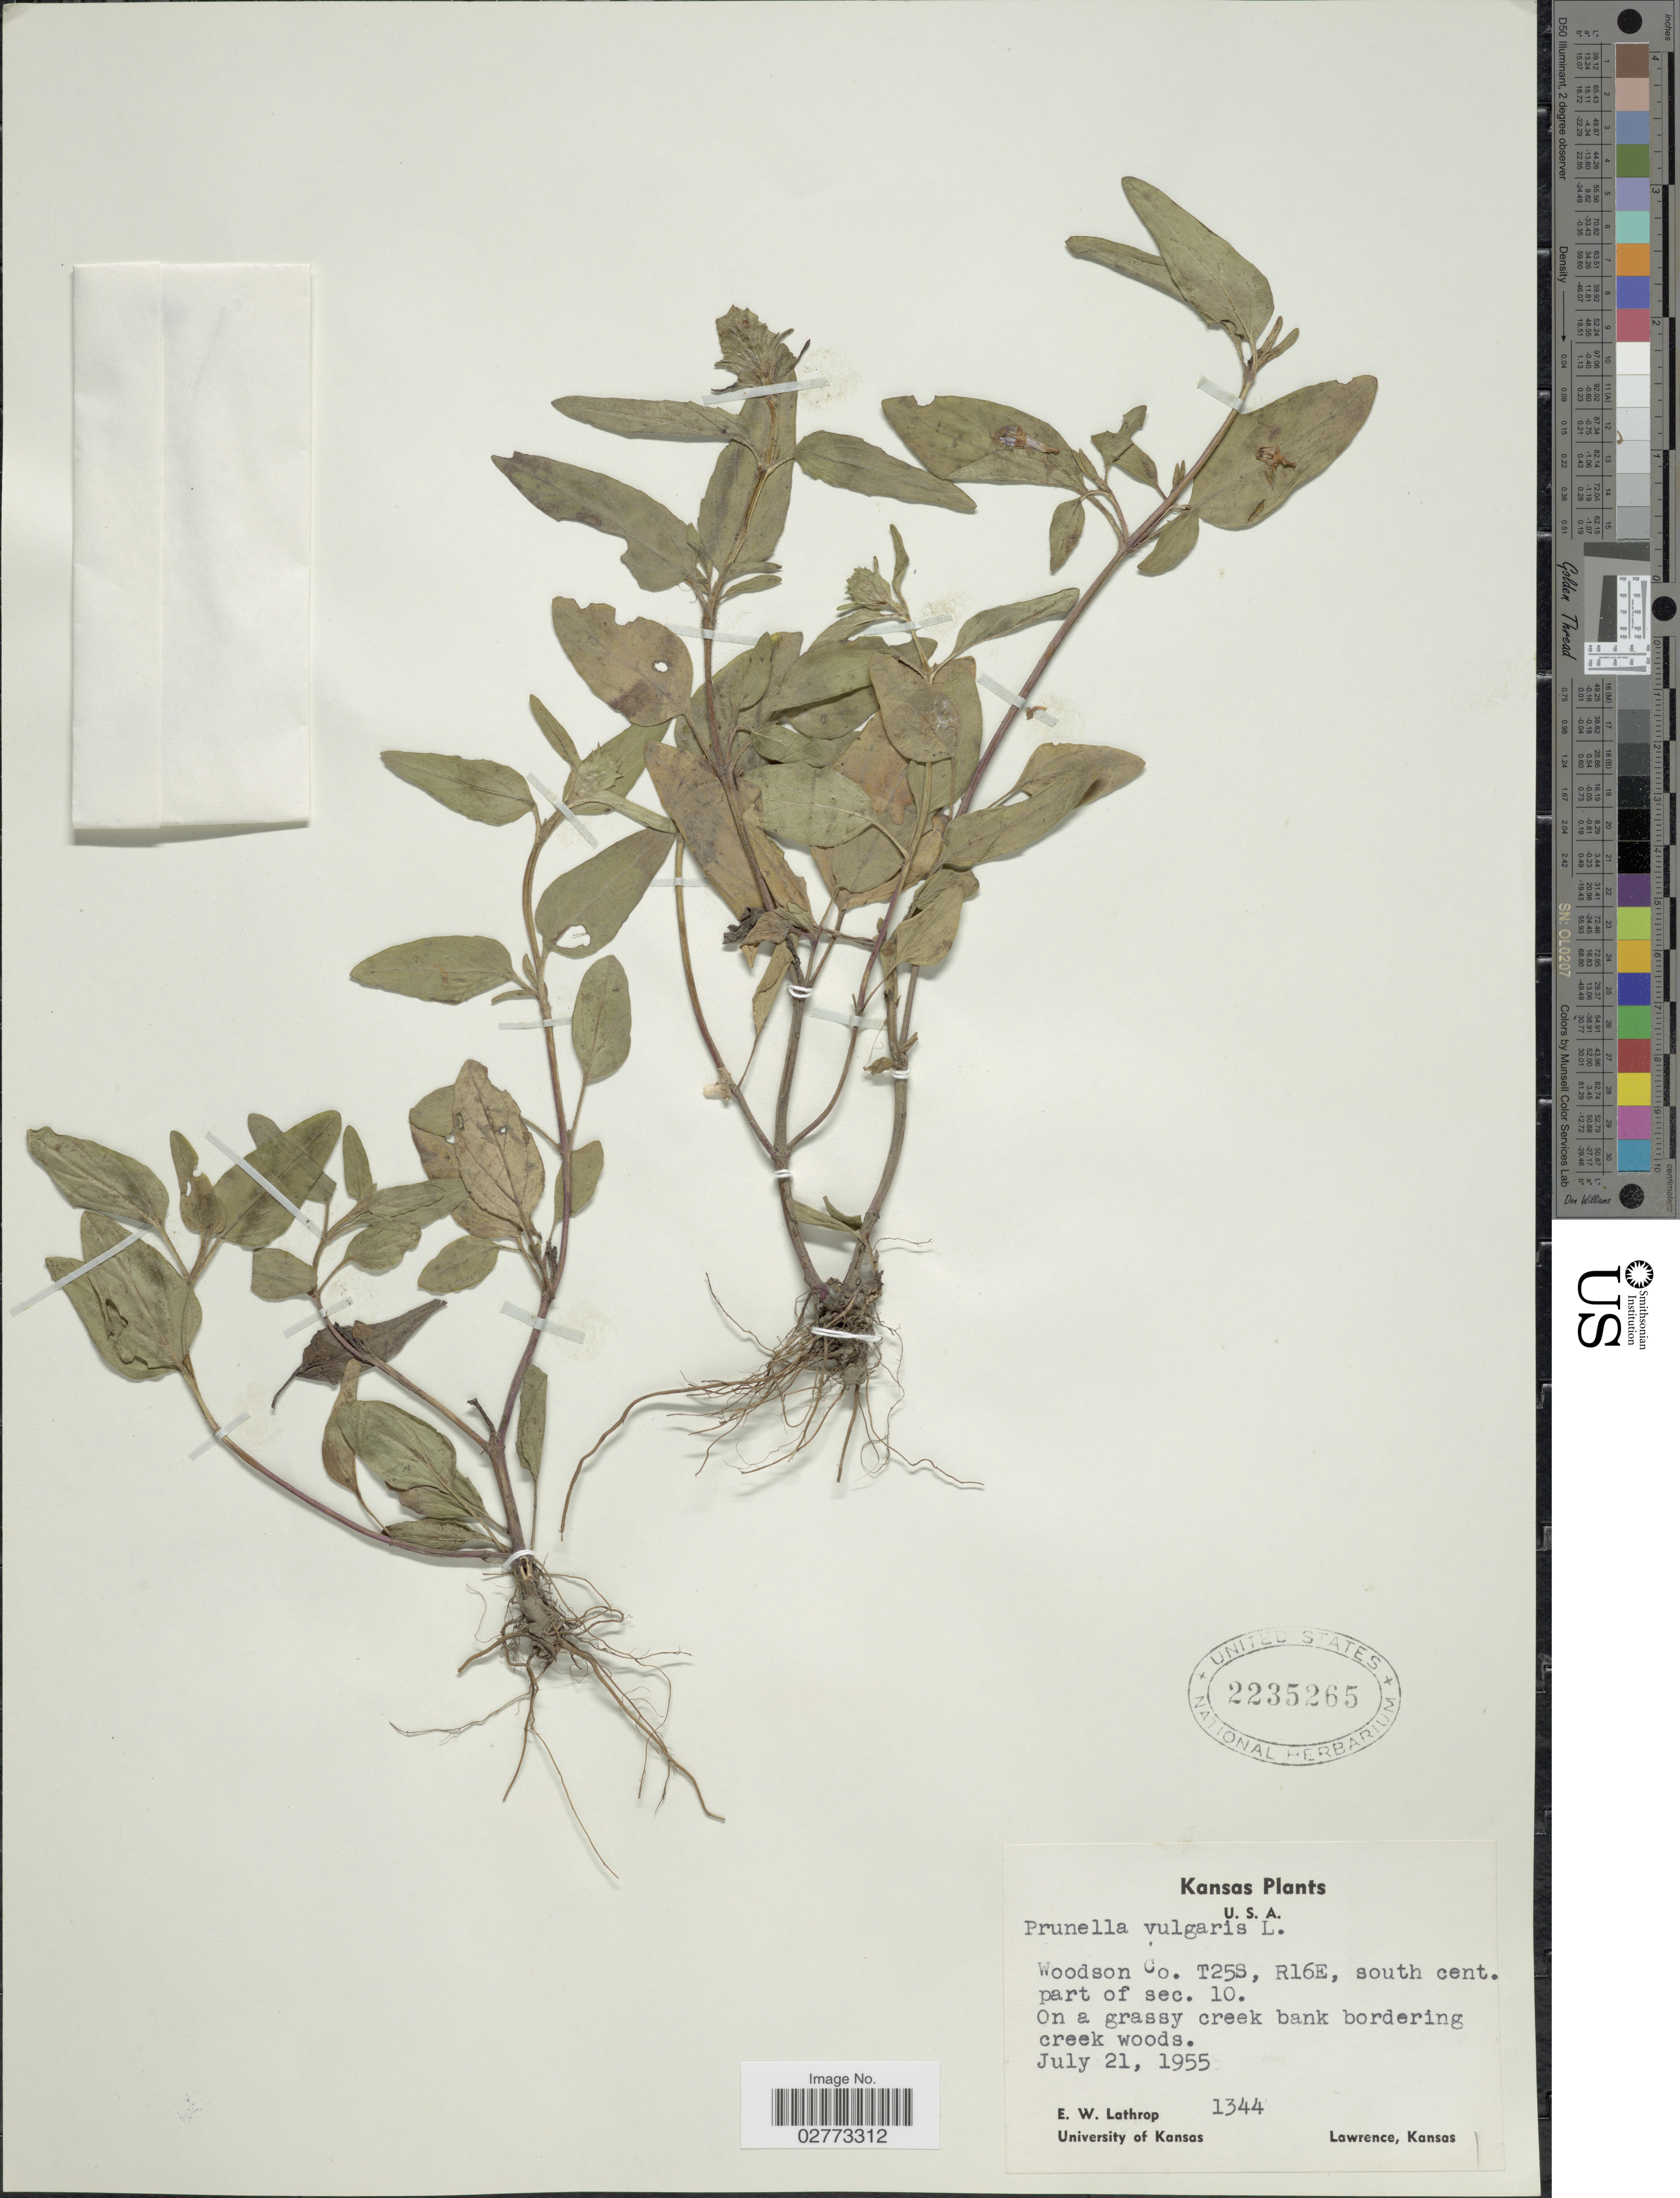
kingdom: Plantae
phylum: Tracheophyta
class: Magnoliopsida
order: Lamiales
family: Lamiaceae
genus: Prunella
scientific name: Prunella vulgaris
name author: L.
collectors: E. W. Lathrop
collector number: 1344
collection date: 1955-07-21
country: United States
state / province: Kansas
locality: Woodson Co. T25S, R16E, south cent. part of sec. 10. On a grassy creek bank bordering creek woods.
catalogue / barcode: US 2235265